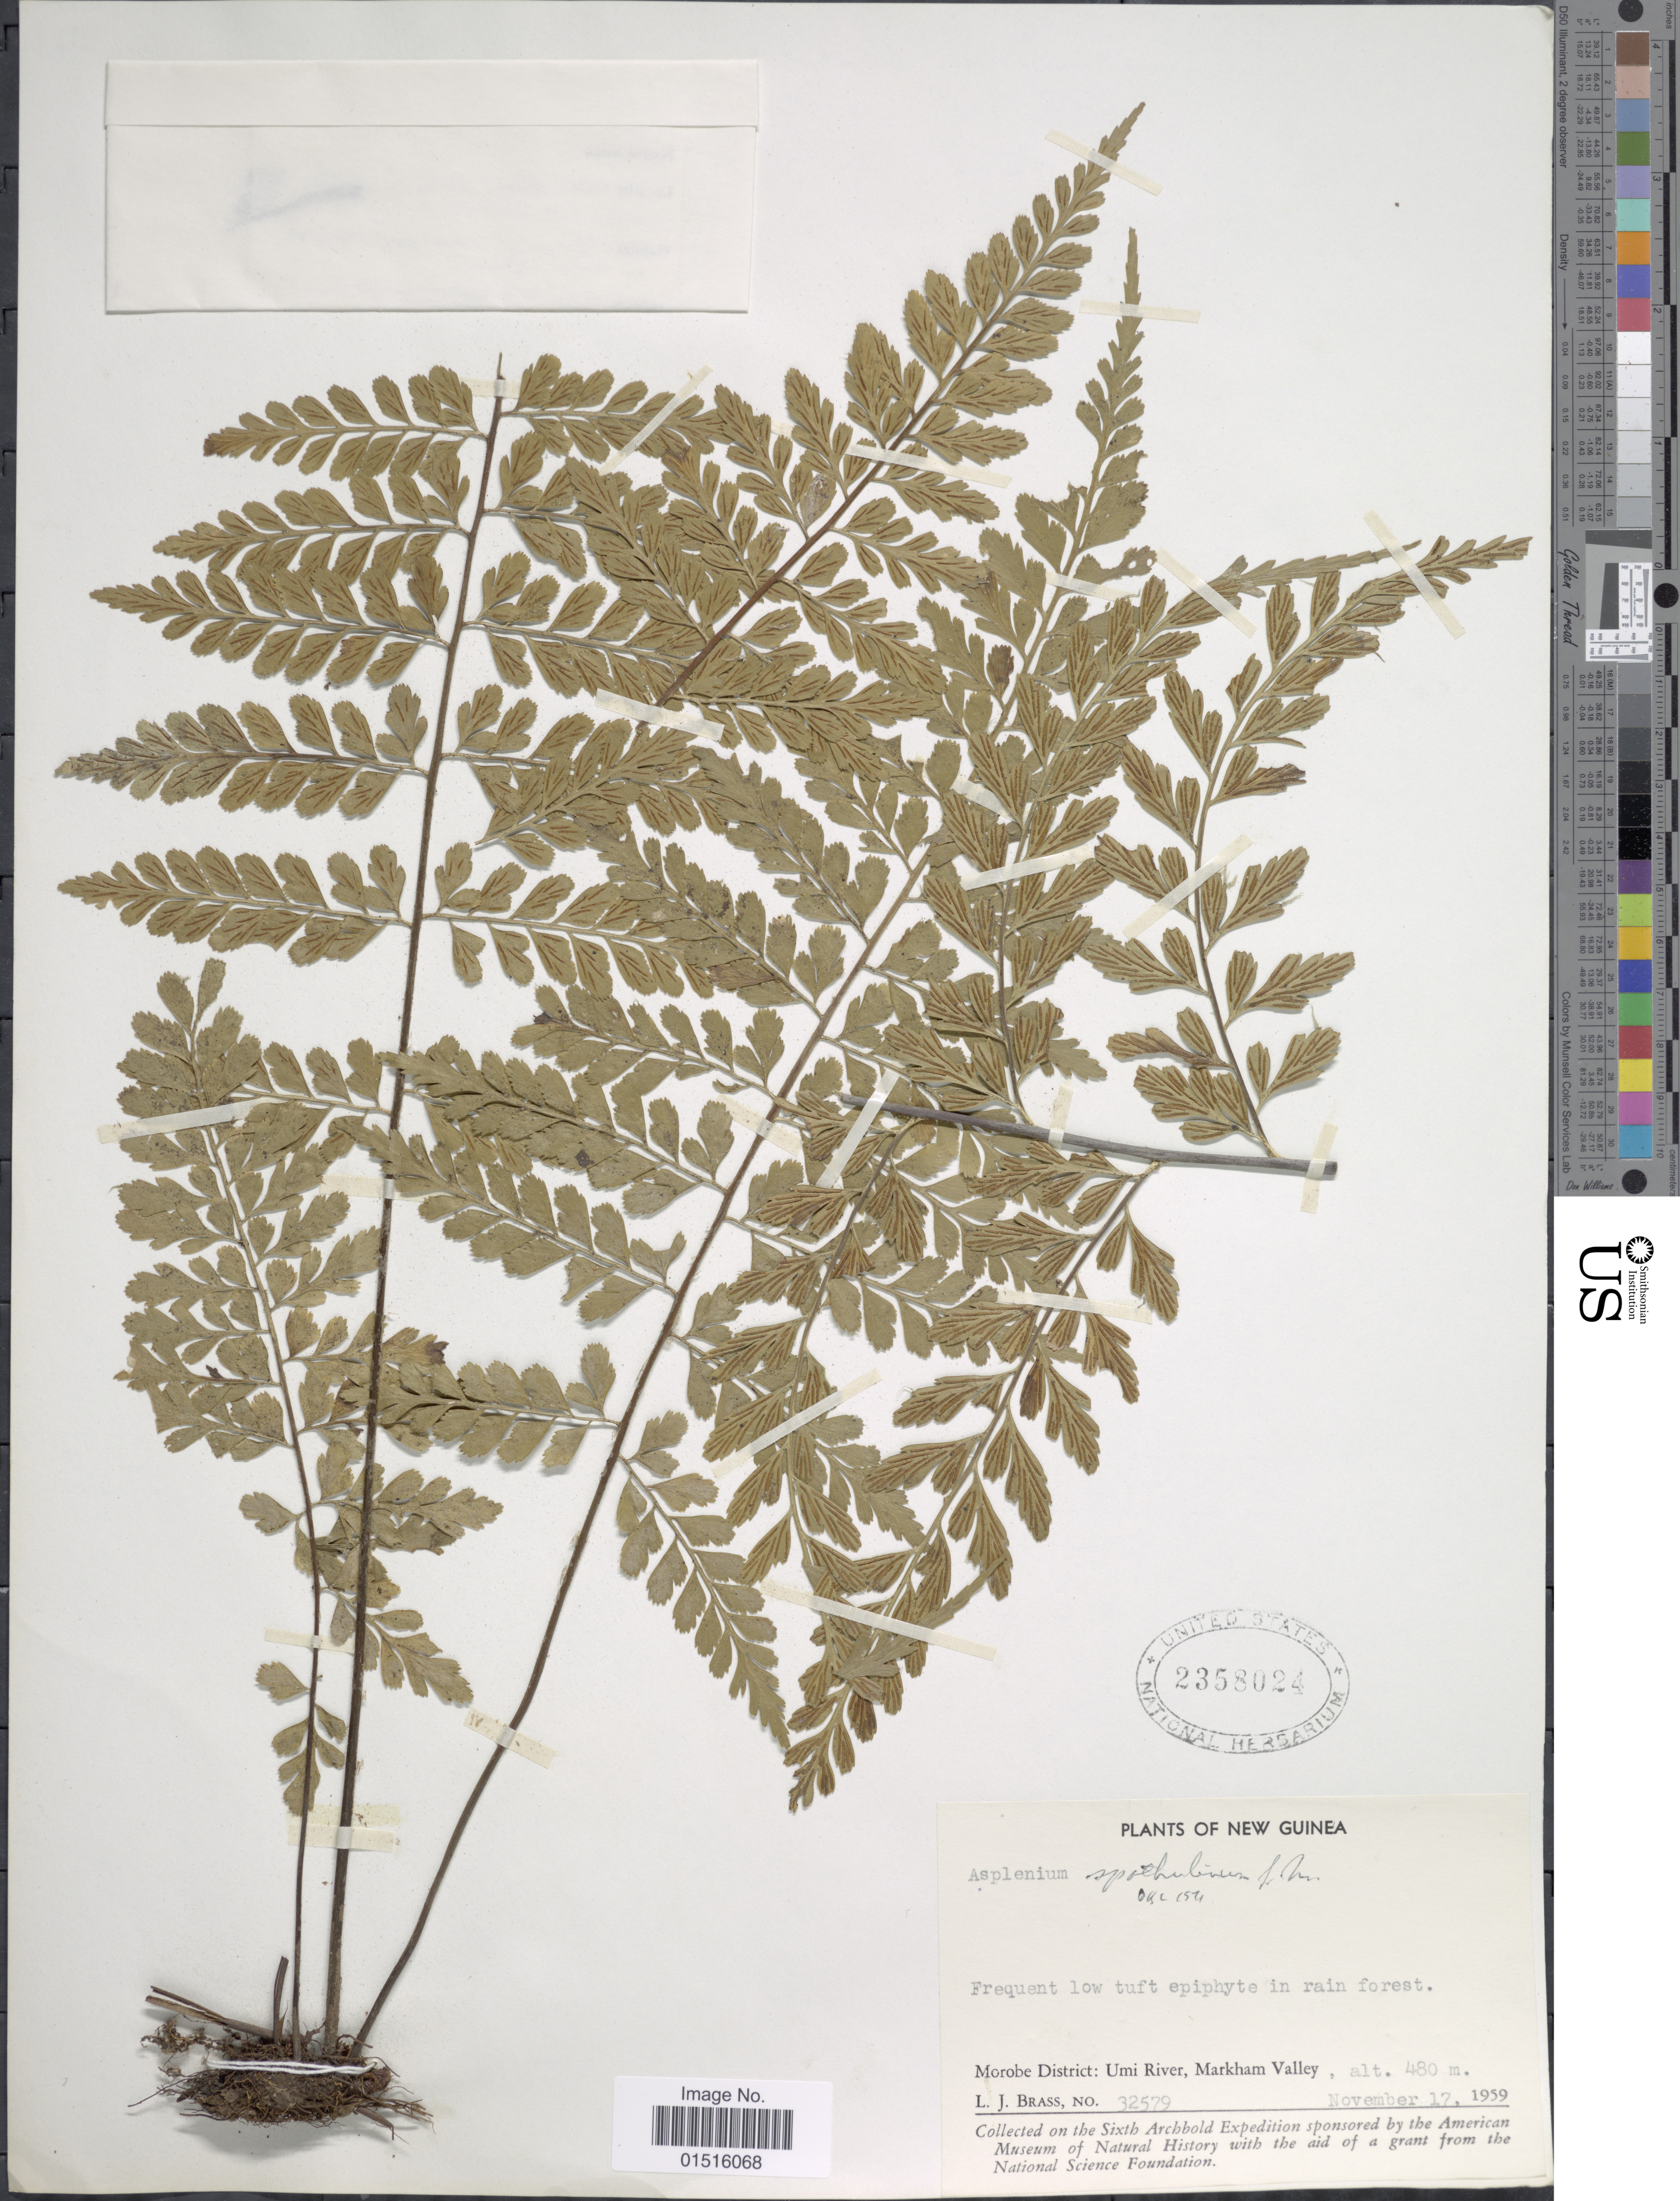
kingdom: Plantae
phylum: Tracheophyta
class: Polypodiopsida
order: Polypodiales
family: Aspleniaceae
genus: Asplenium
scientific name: Asplenium affine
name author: Sw.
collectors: L. J. Brass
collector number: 32579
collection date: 1959-11-17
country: Papua New Guinea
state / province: Morobe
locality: Umi River, Markham Valley, New Guinea. Morobe District.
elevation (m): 480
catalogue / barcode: US 2358024